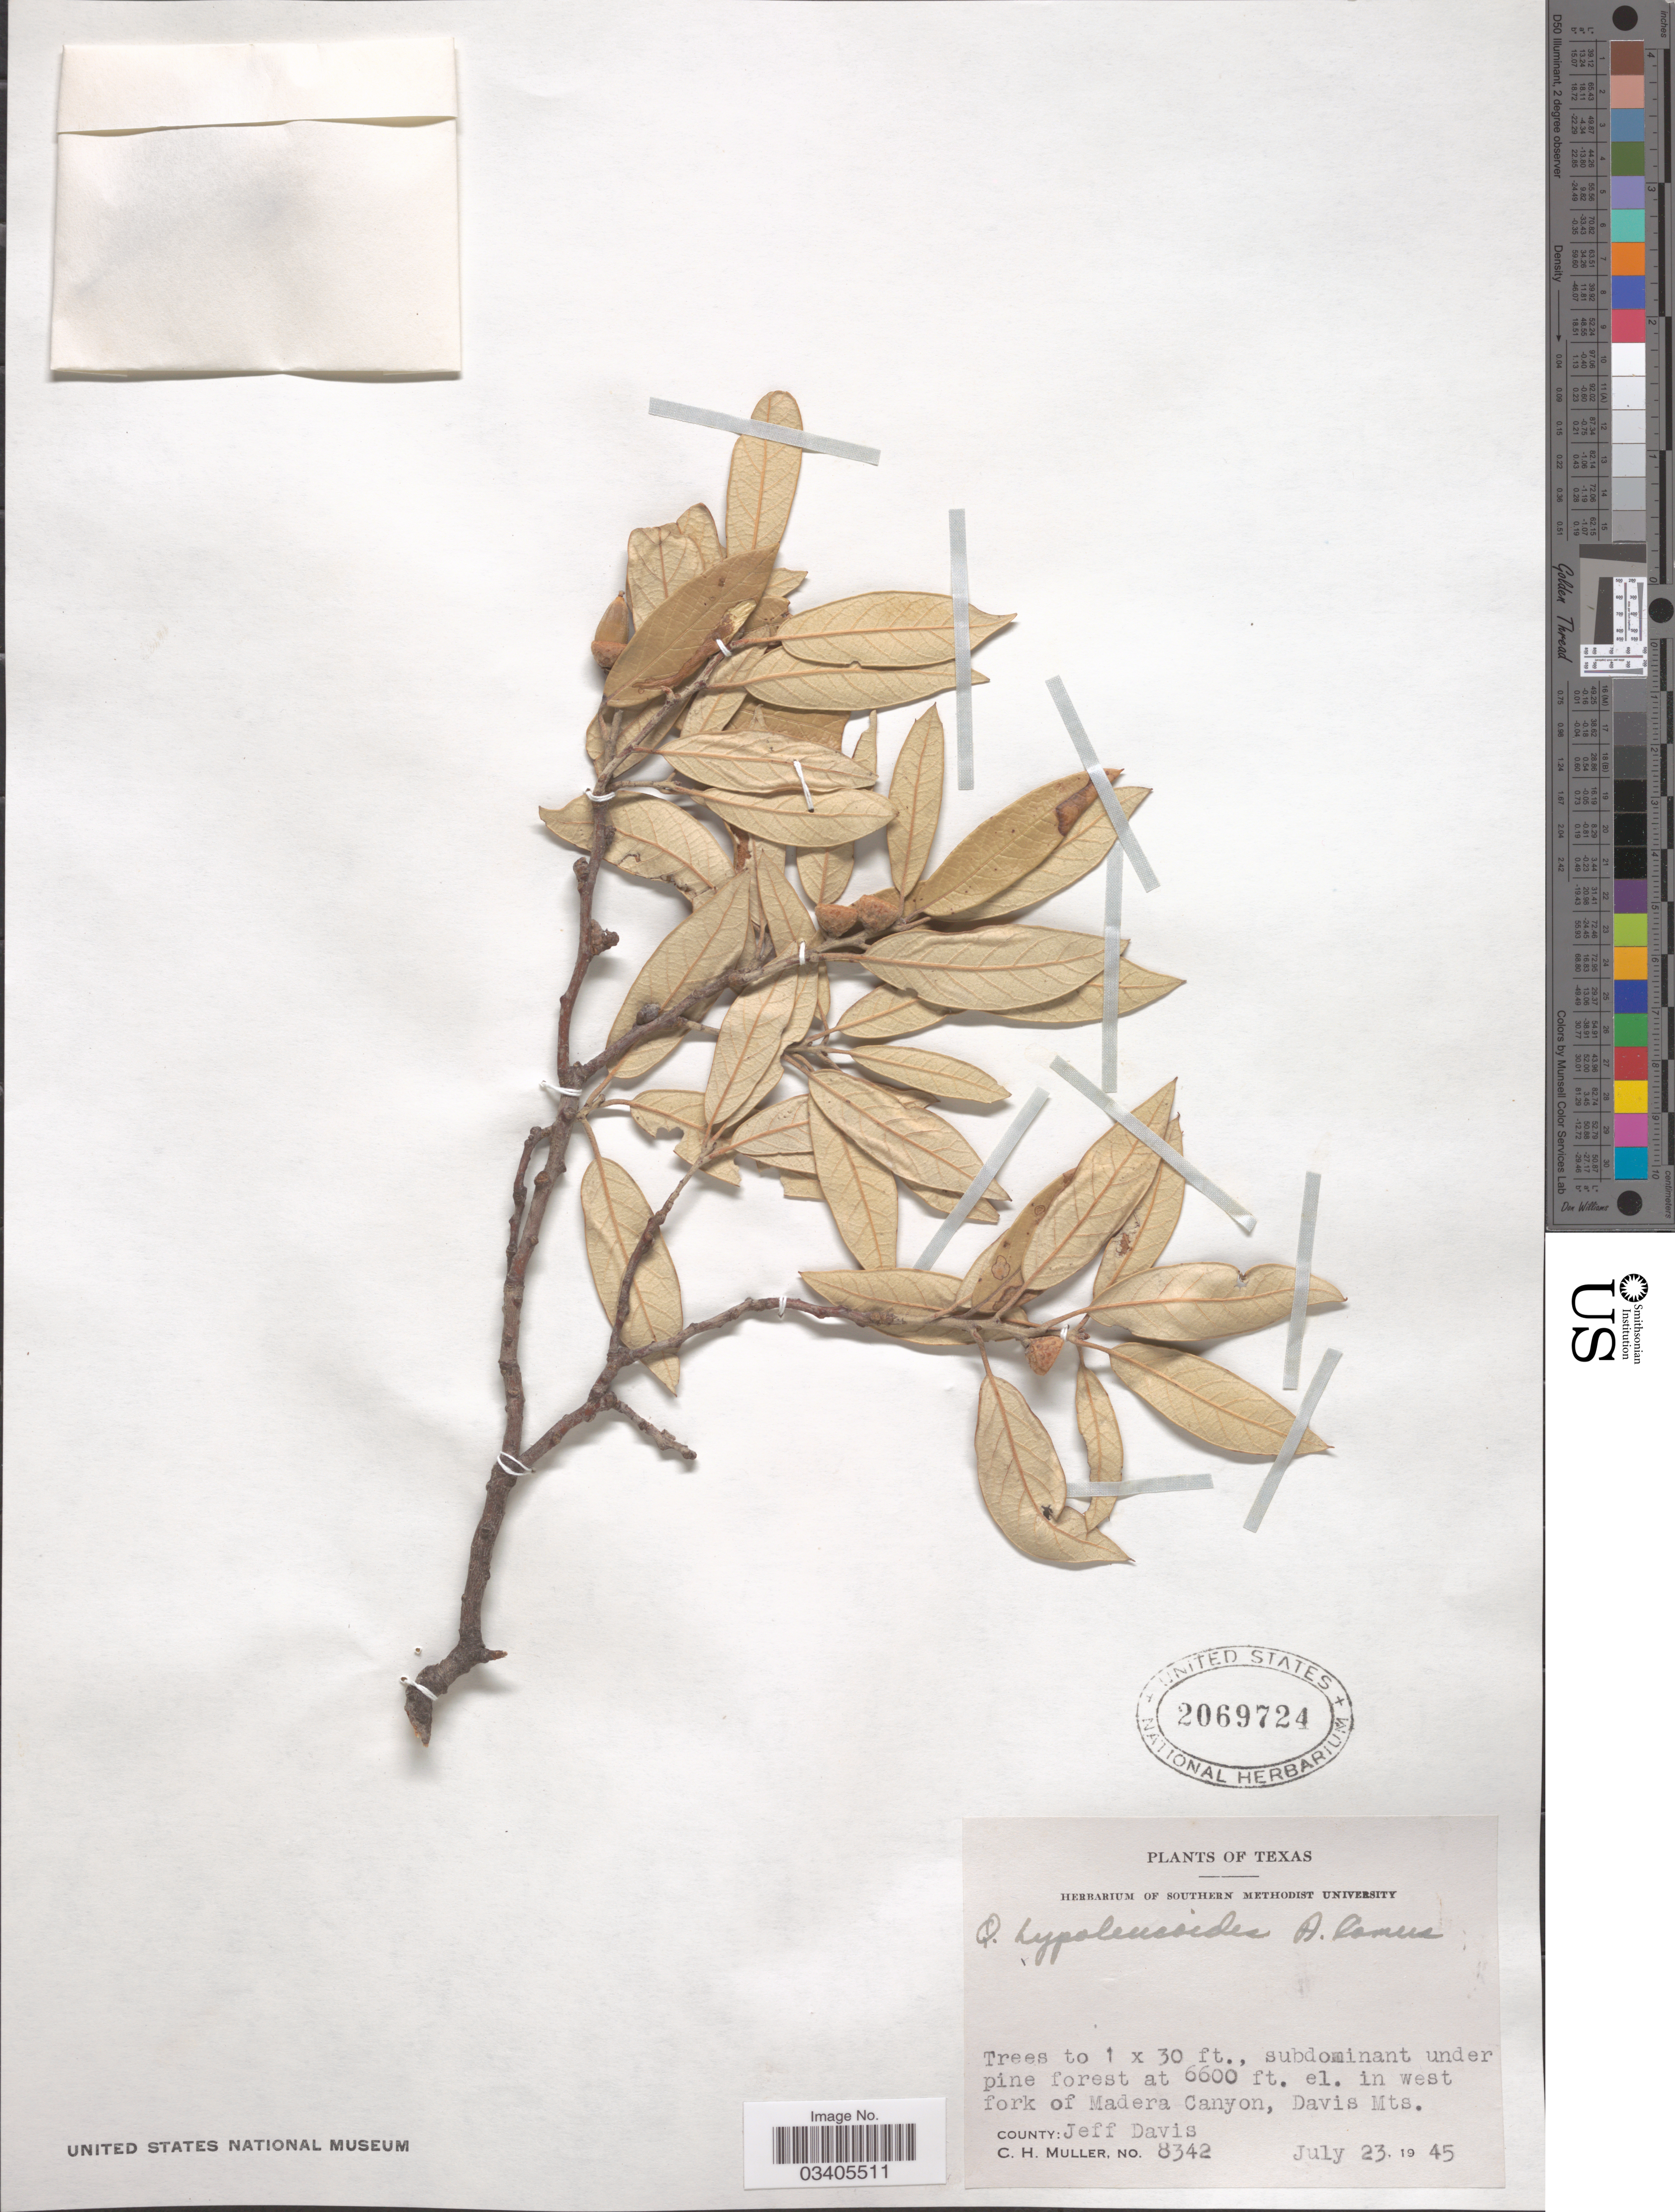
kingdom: Plantae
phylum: Tracheophyta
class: Magnoliopsida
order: Fagales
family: Fagaceae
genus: Quercus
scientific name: Quercus hypoleucoides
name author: A. Camus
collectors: C. H. Mueller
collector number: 8342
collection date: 1945-07-23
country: United States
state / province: Texas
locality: In west fork of Madera Canyon, Davis Mts. County: Jeff Davis.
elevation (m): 2012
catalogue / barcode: US 2069724